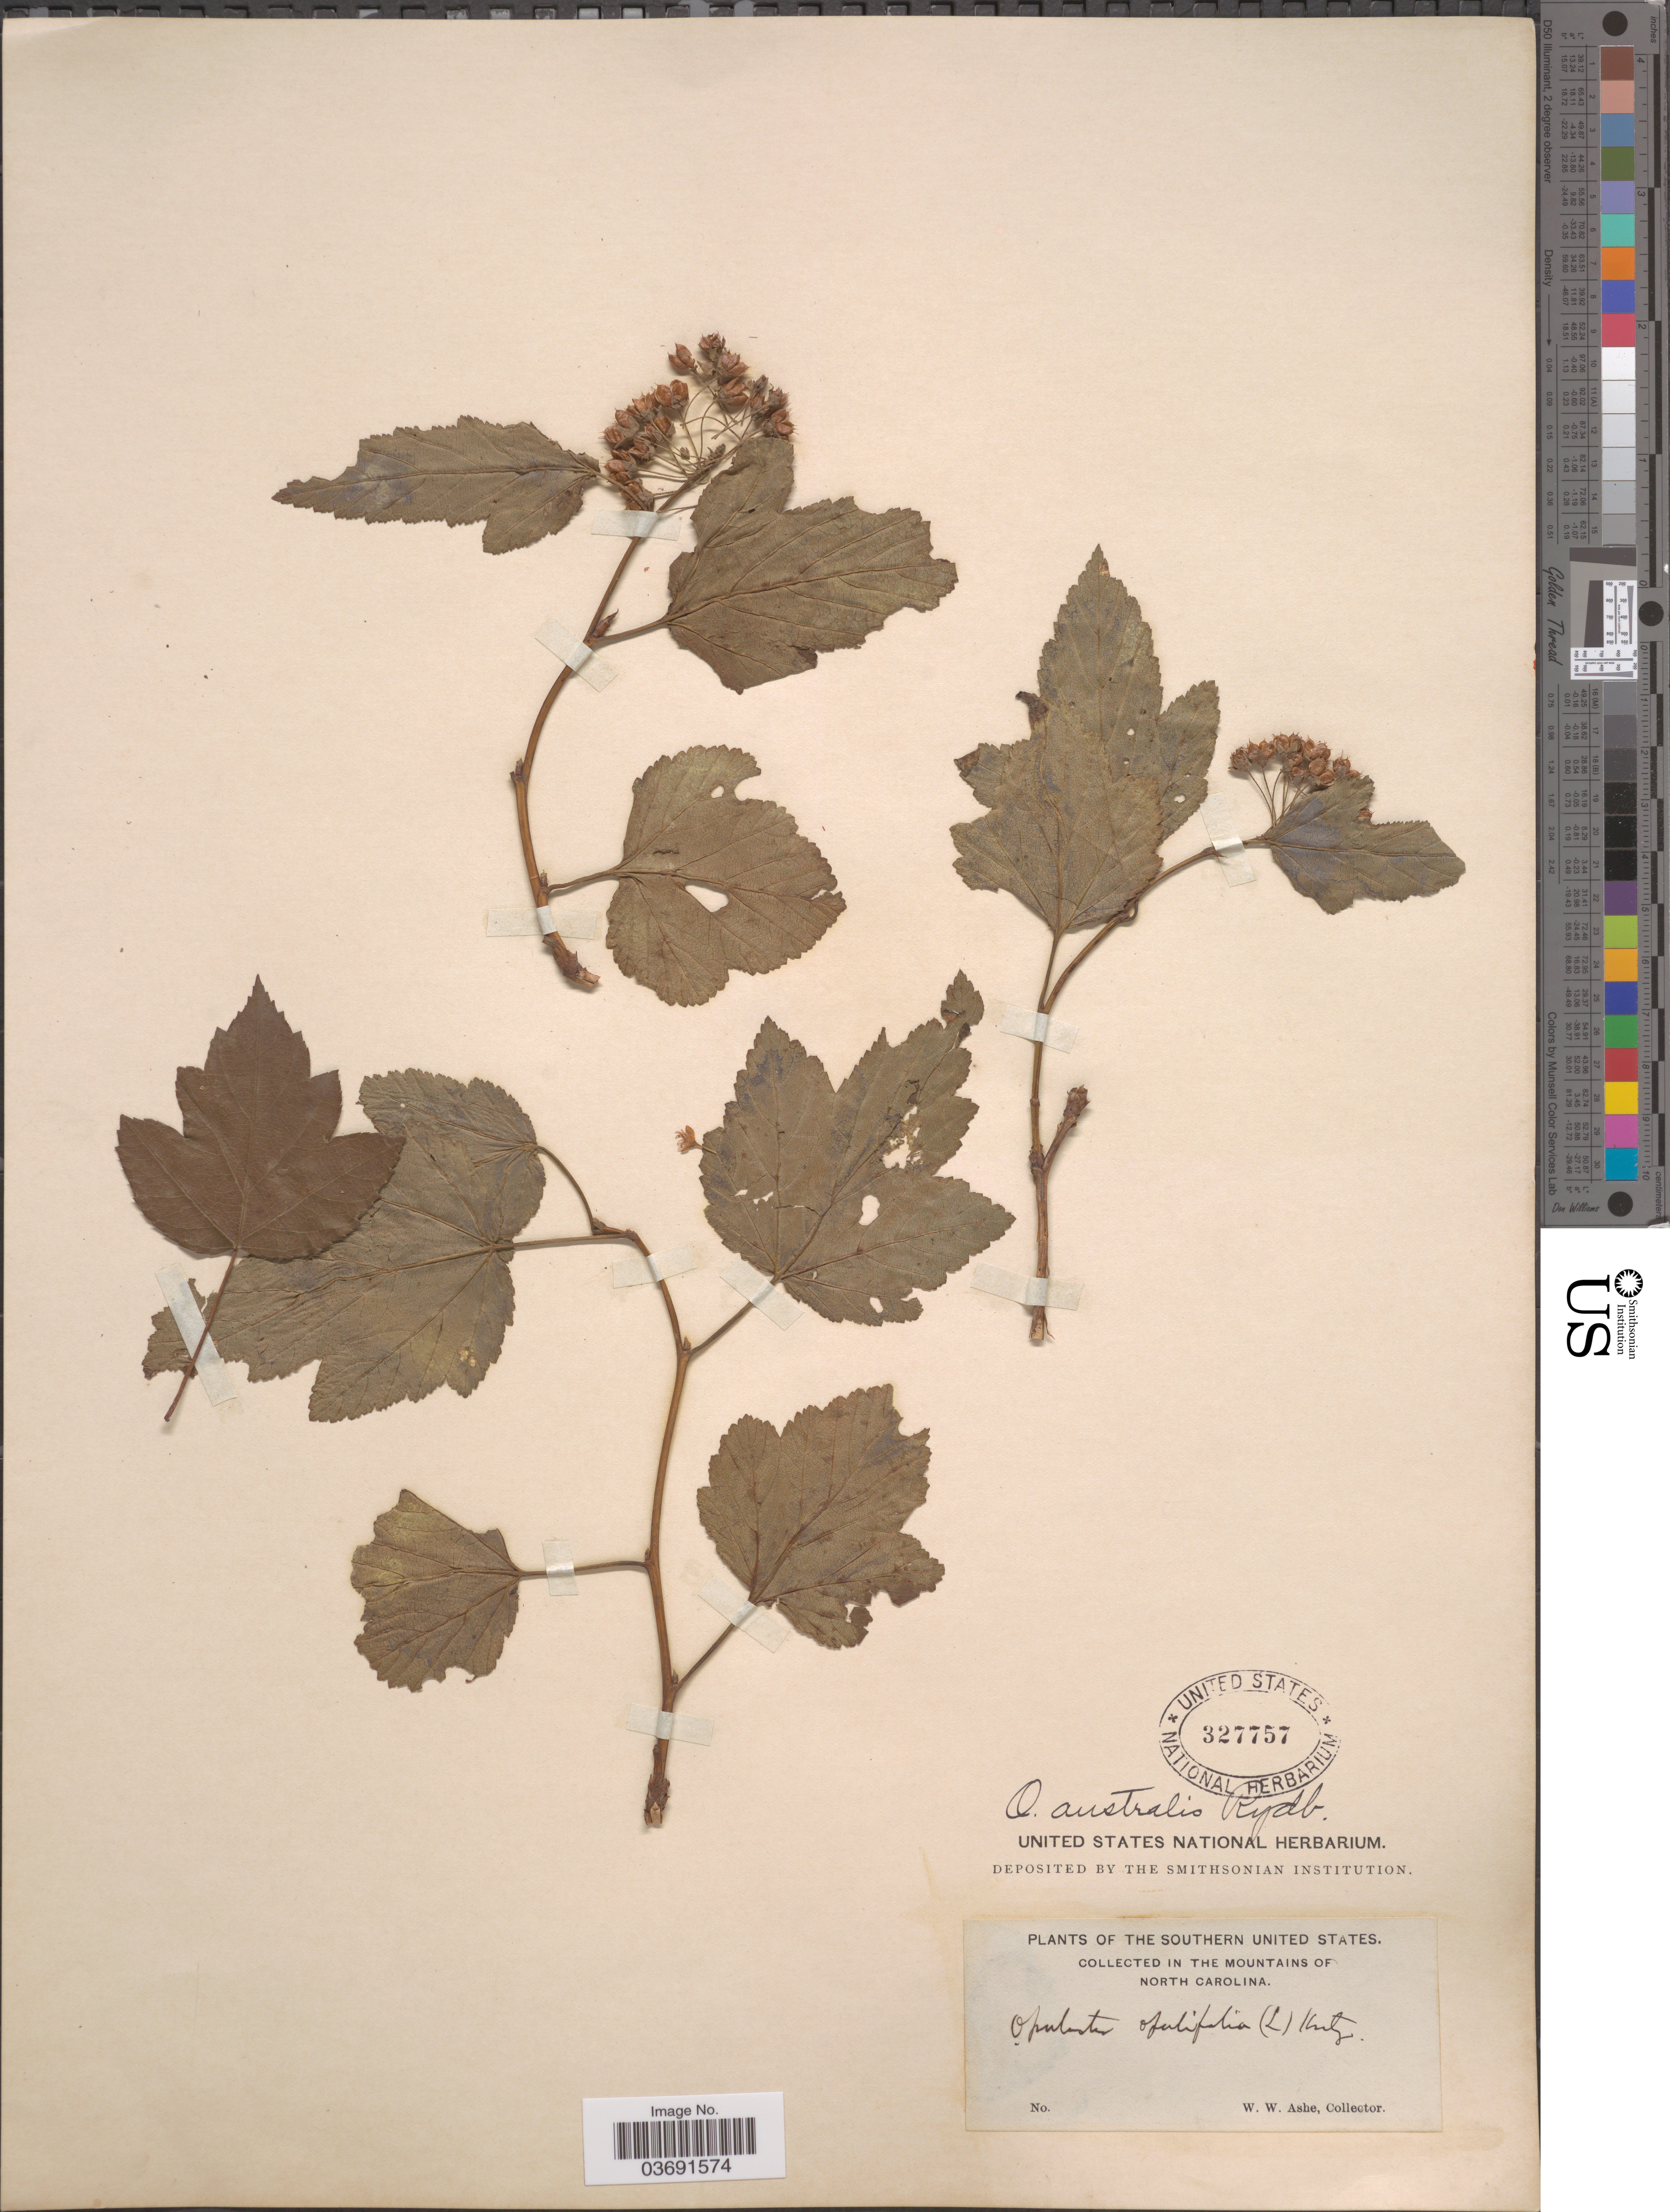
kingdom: Plantae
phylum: Tracheophyta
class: Magnoliopsida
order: Rosales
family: Rosaceae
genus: Physocarpus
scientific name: Physocarpus opulifolius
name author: (L.) Maxim.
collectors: W. W. Ashe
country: United States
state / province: North Carolina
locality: In the Mountains of North Carolina.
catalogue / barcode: US 327757